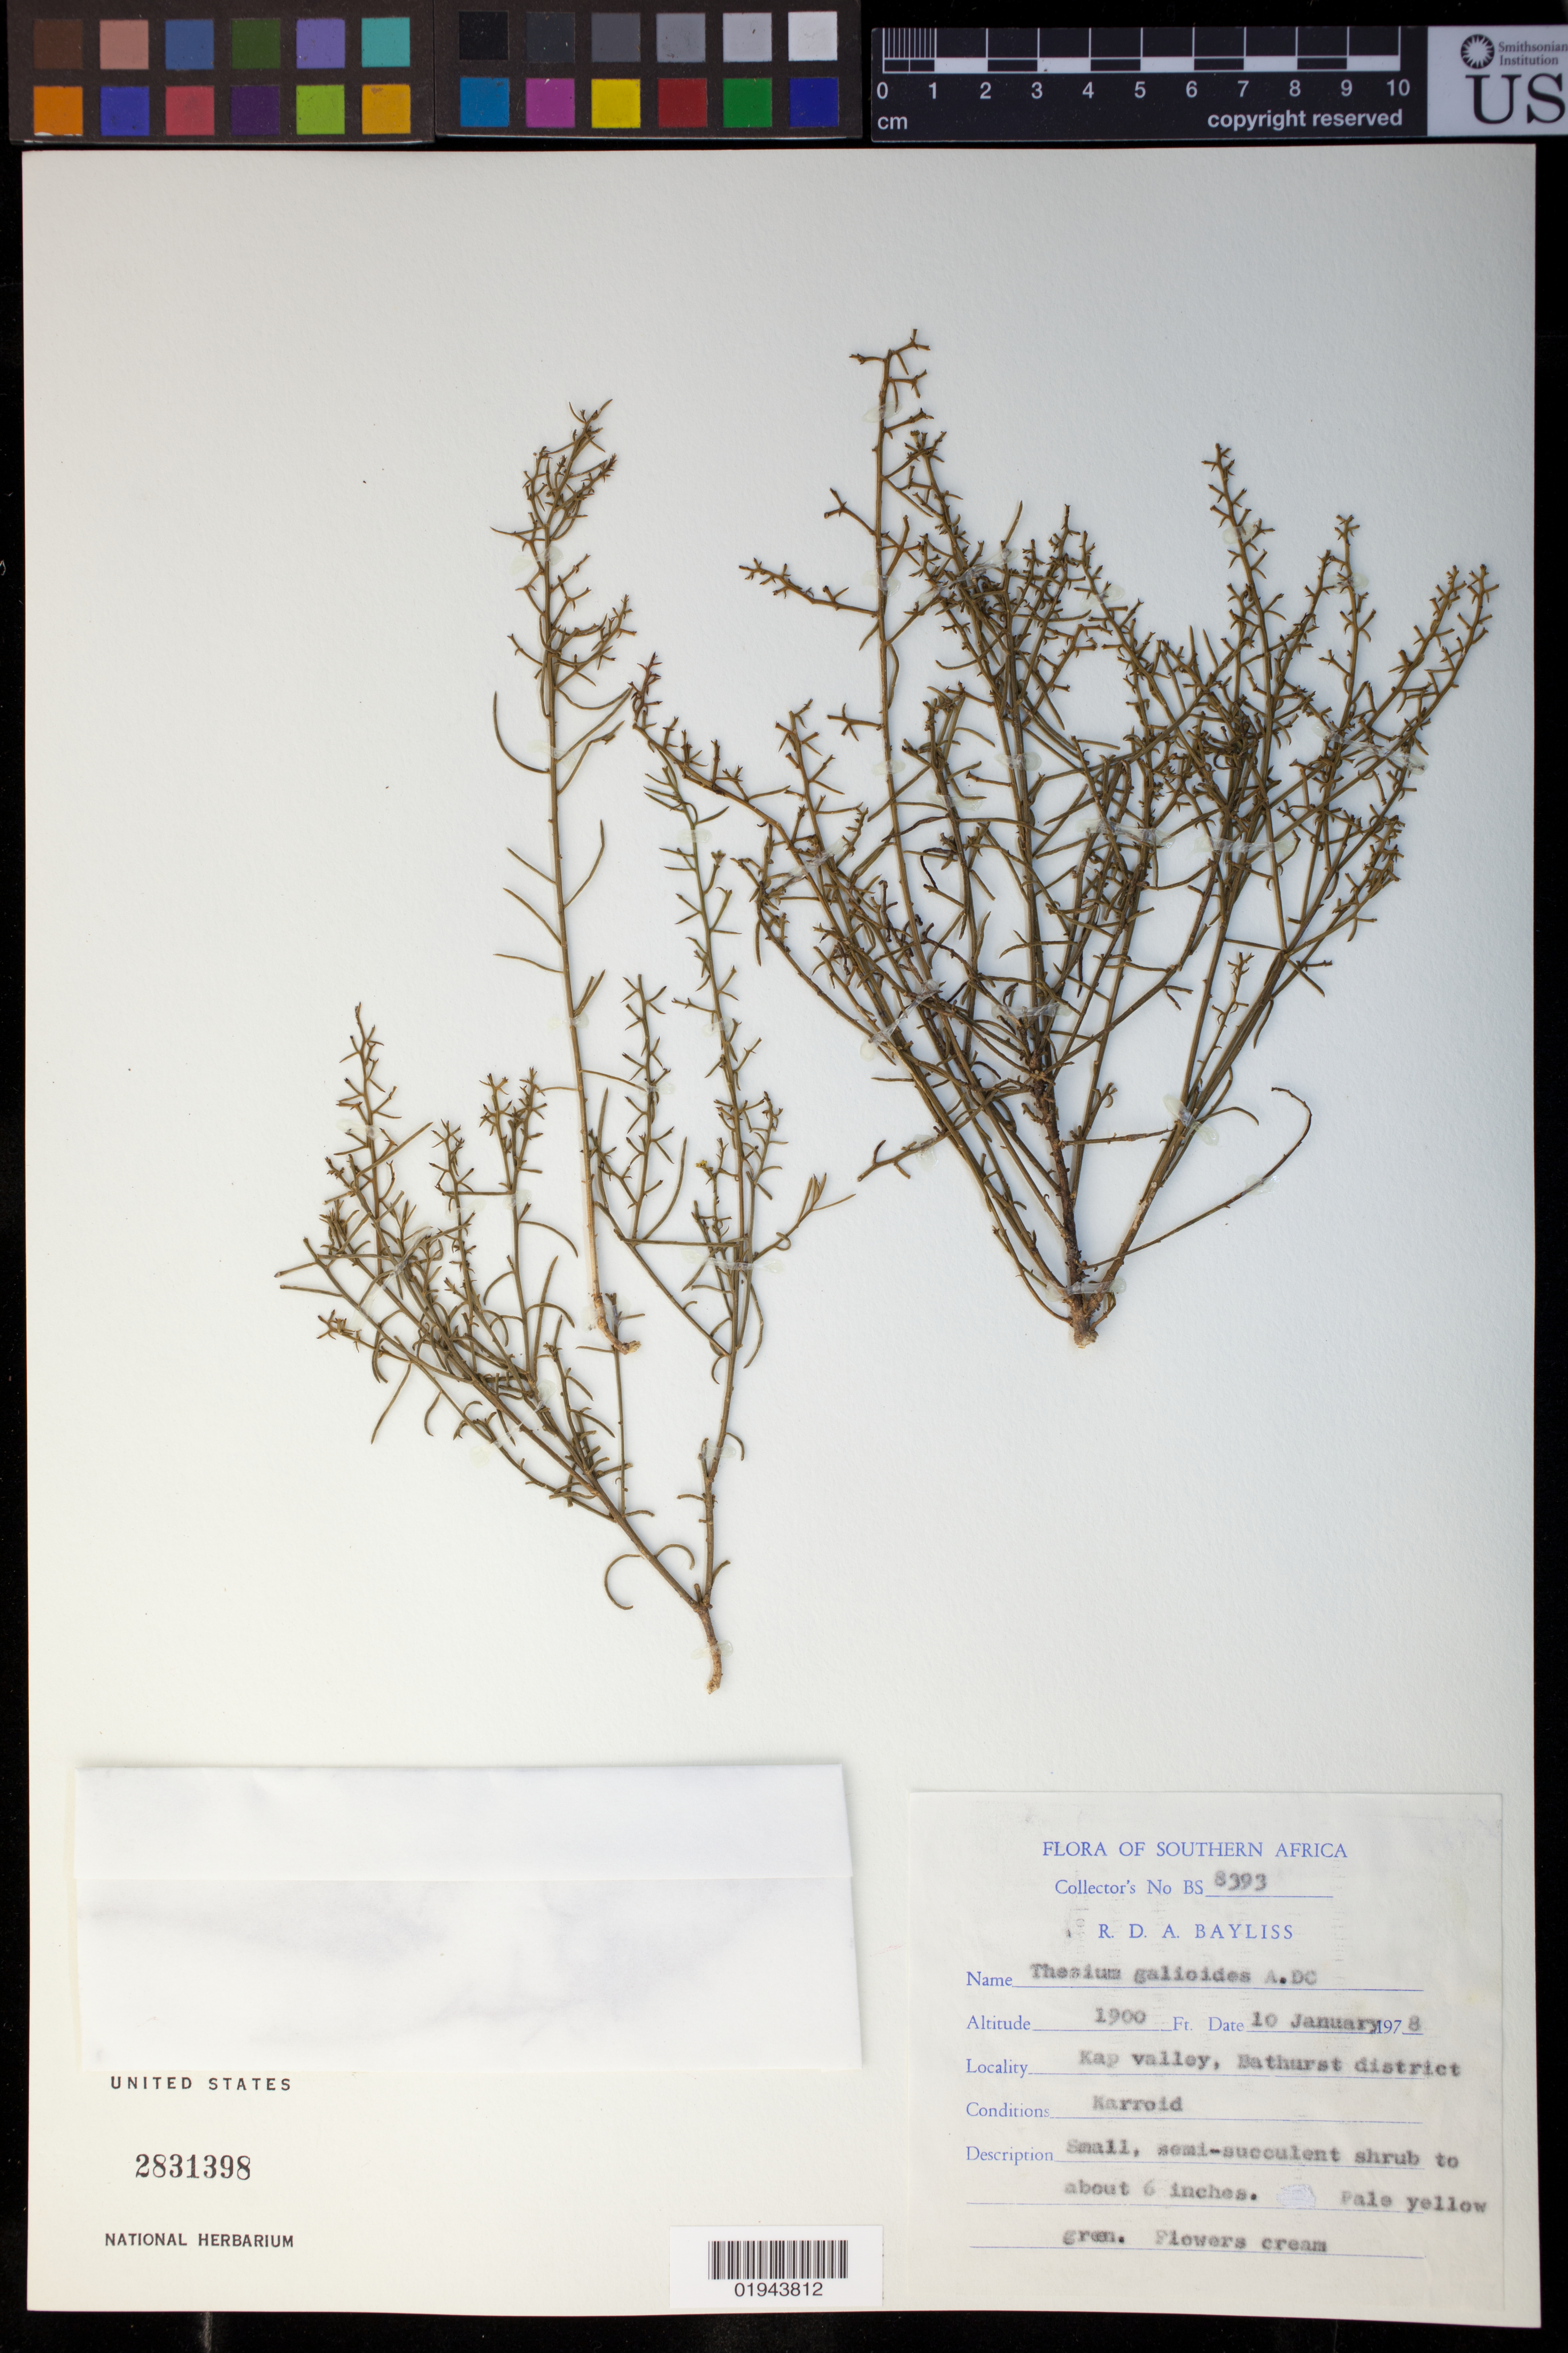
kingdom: Plantae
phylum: Tracheophyta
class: Magnoliopsida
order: Santalales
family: Thesiaceae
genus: Thesium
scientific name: Thesium galioides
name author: A. DC.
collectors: R. Bayliss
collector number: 8393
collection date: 1978-01-10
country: South Africa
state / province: Eastern Cape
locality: Kap valley, Bathurst district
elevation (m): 579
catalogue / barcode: US 2831398